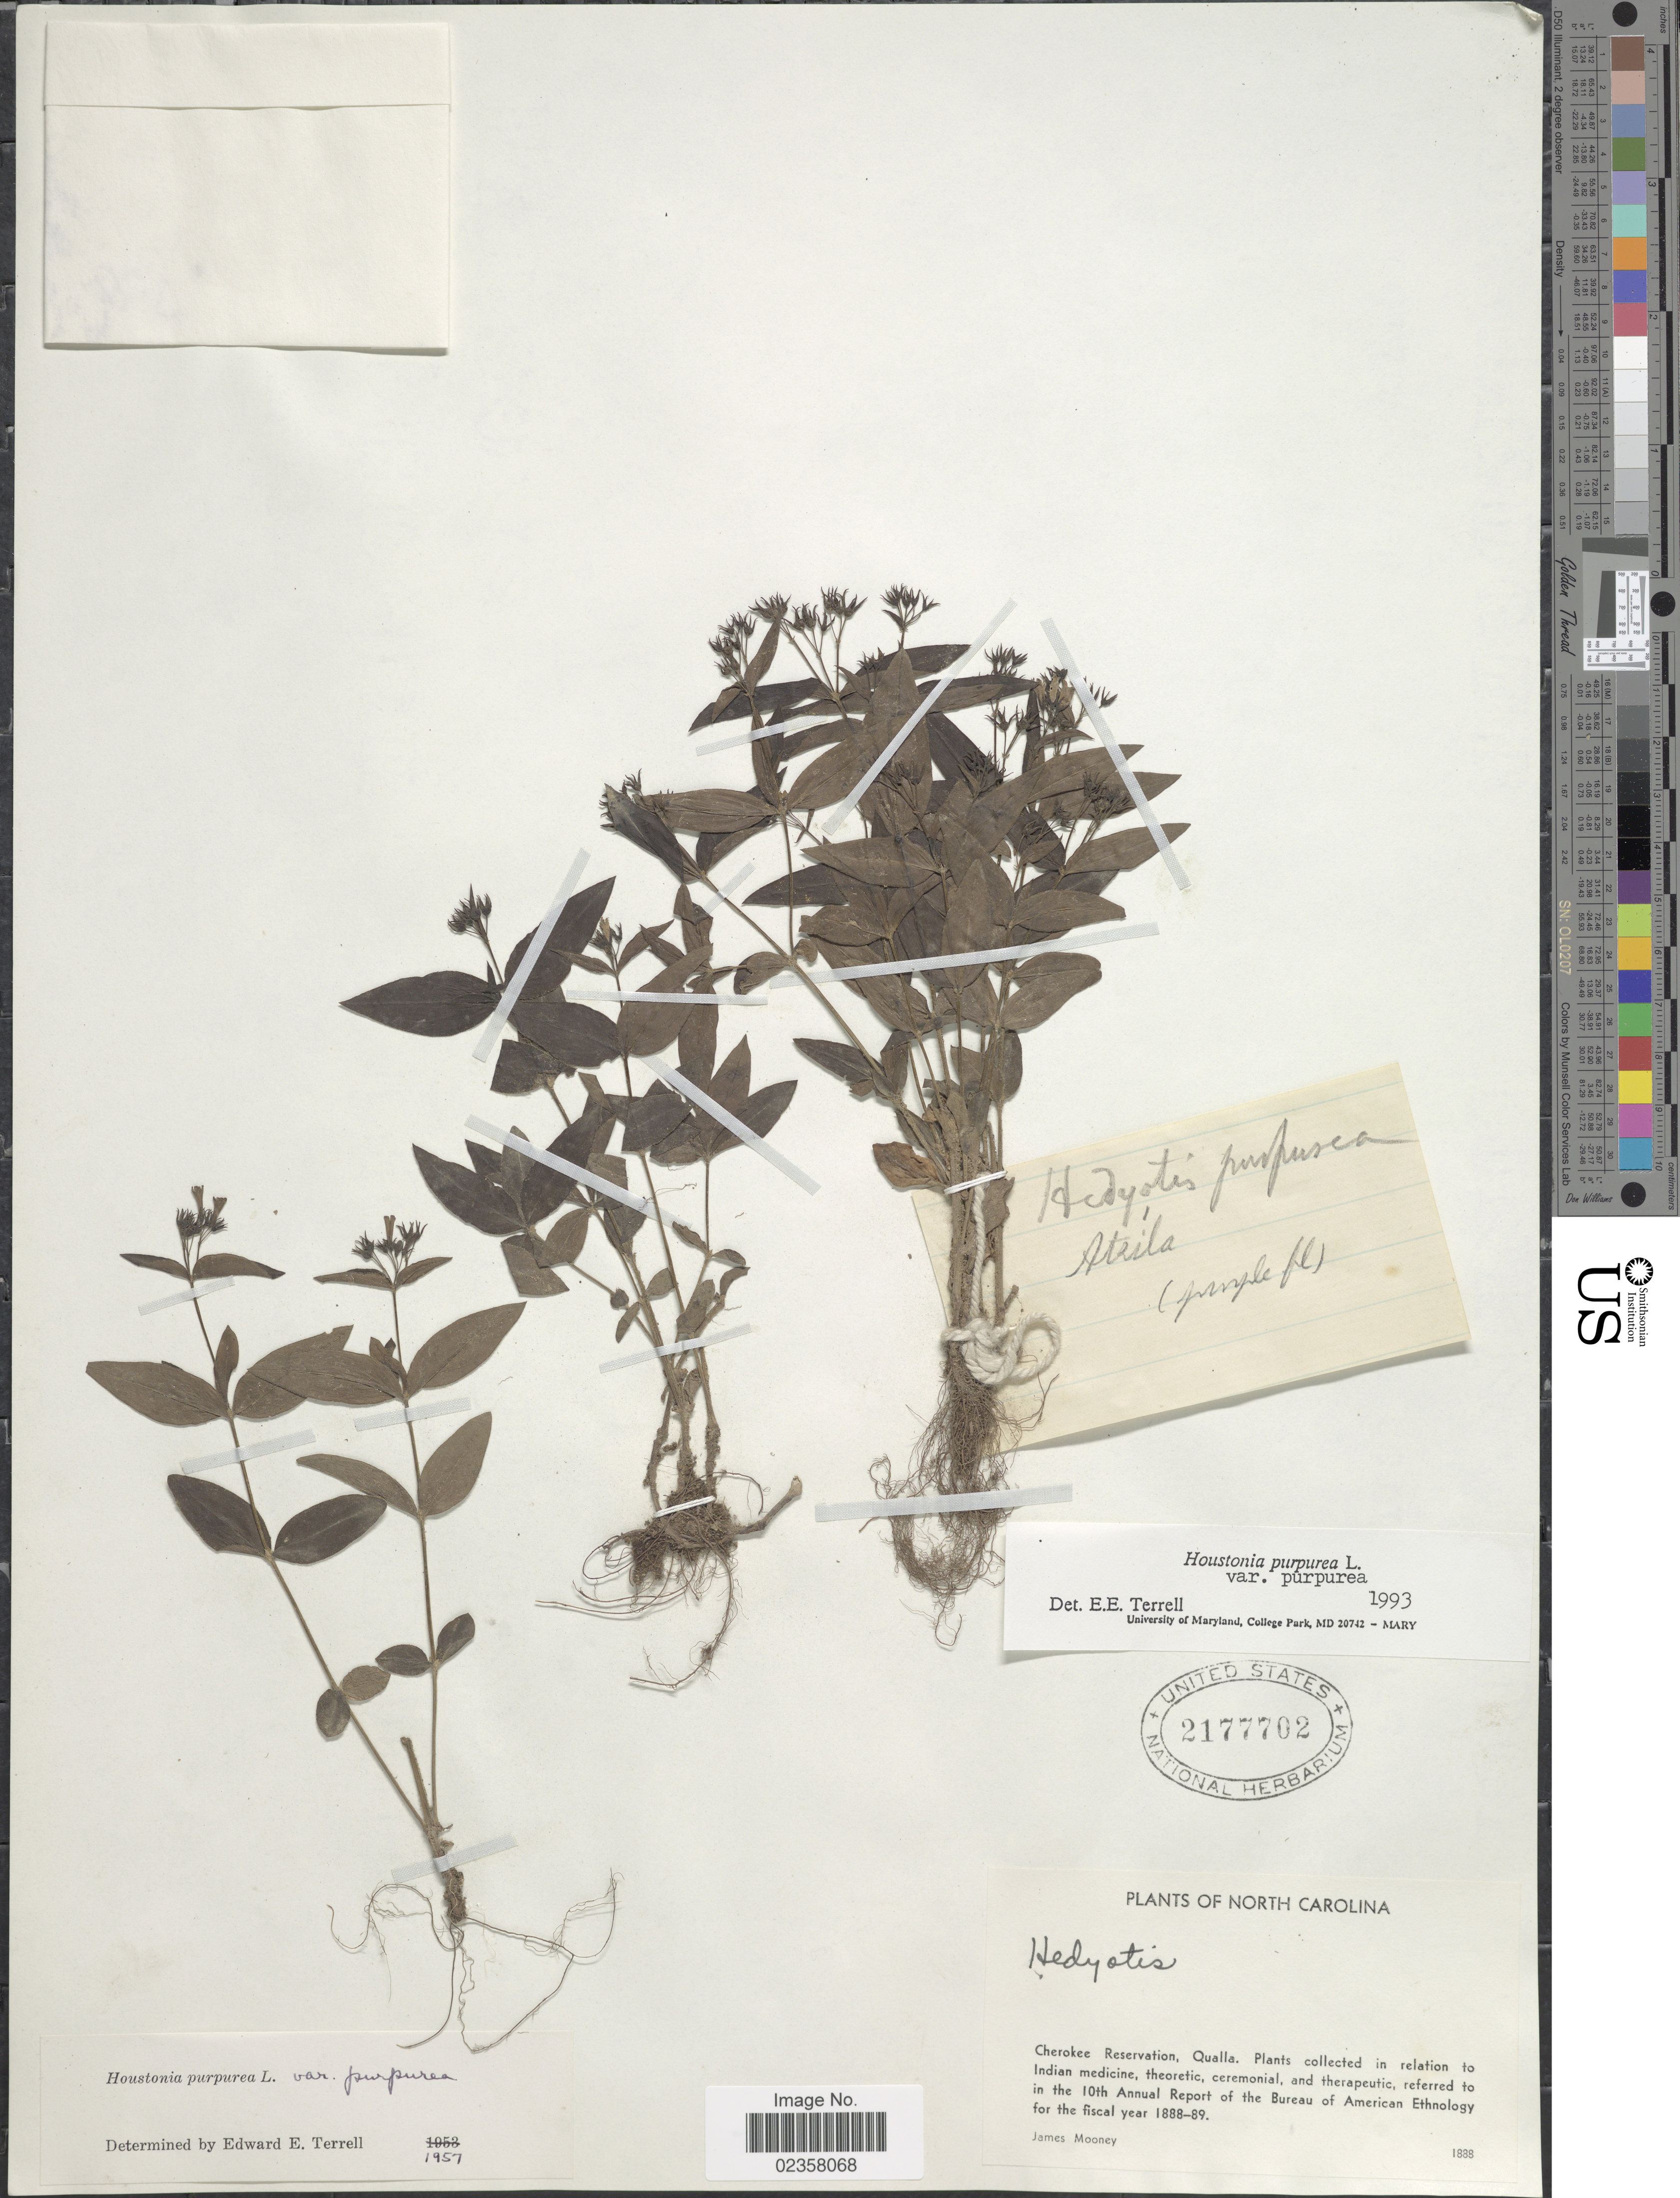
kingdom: Plantae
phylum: Tracheophyta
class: Magnoliopsida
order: Gentianales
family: Rubiaceae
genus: Houstonia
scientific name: Houstonia purpurea var. purpurea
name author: L.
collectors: J. Mooney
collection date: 1888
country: United States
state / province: North Carolina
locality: Cherokee Reservation, Qualla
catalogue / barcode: US 2177702